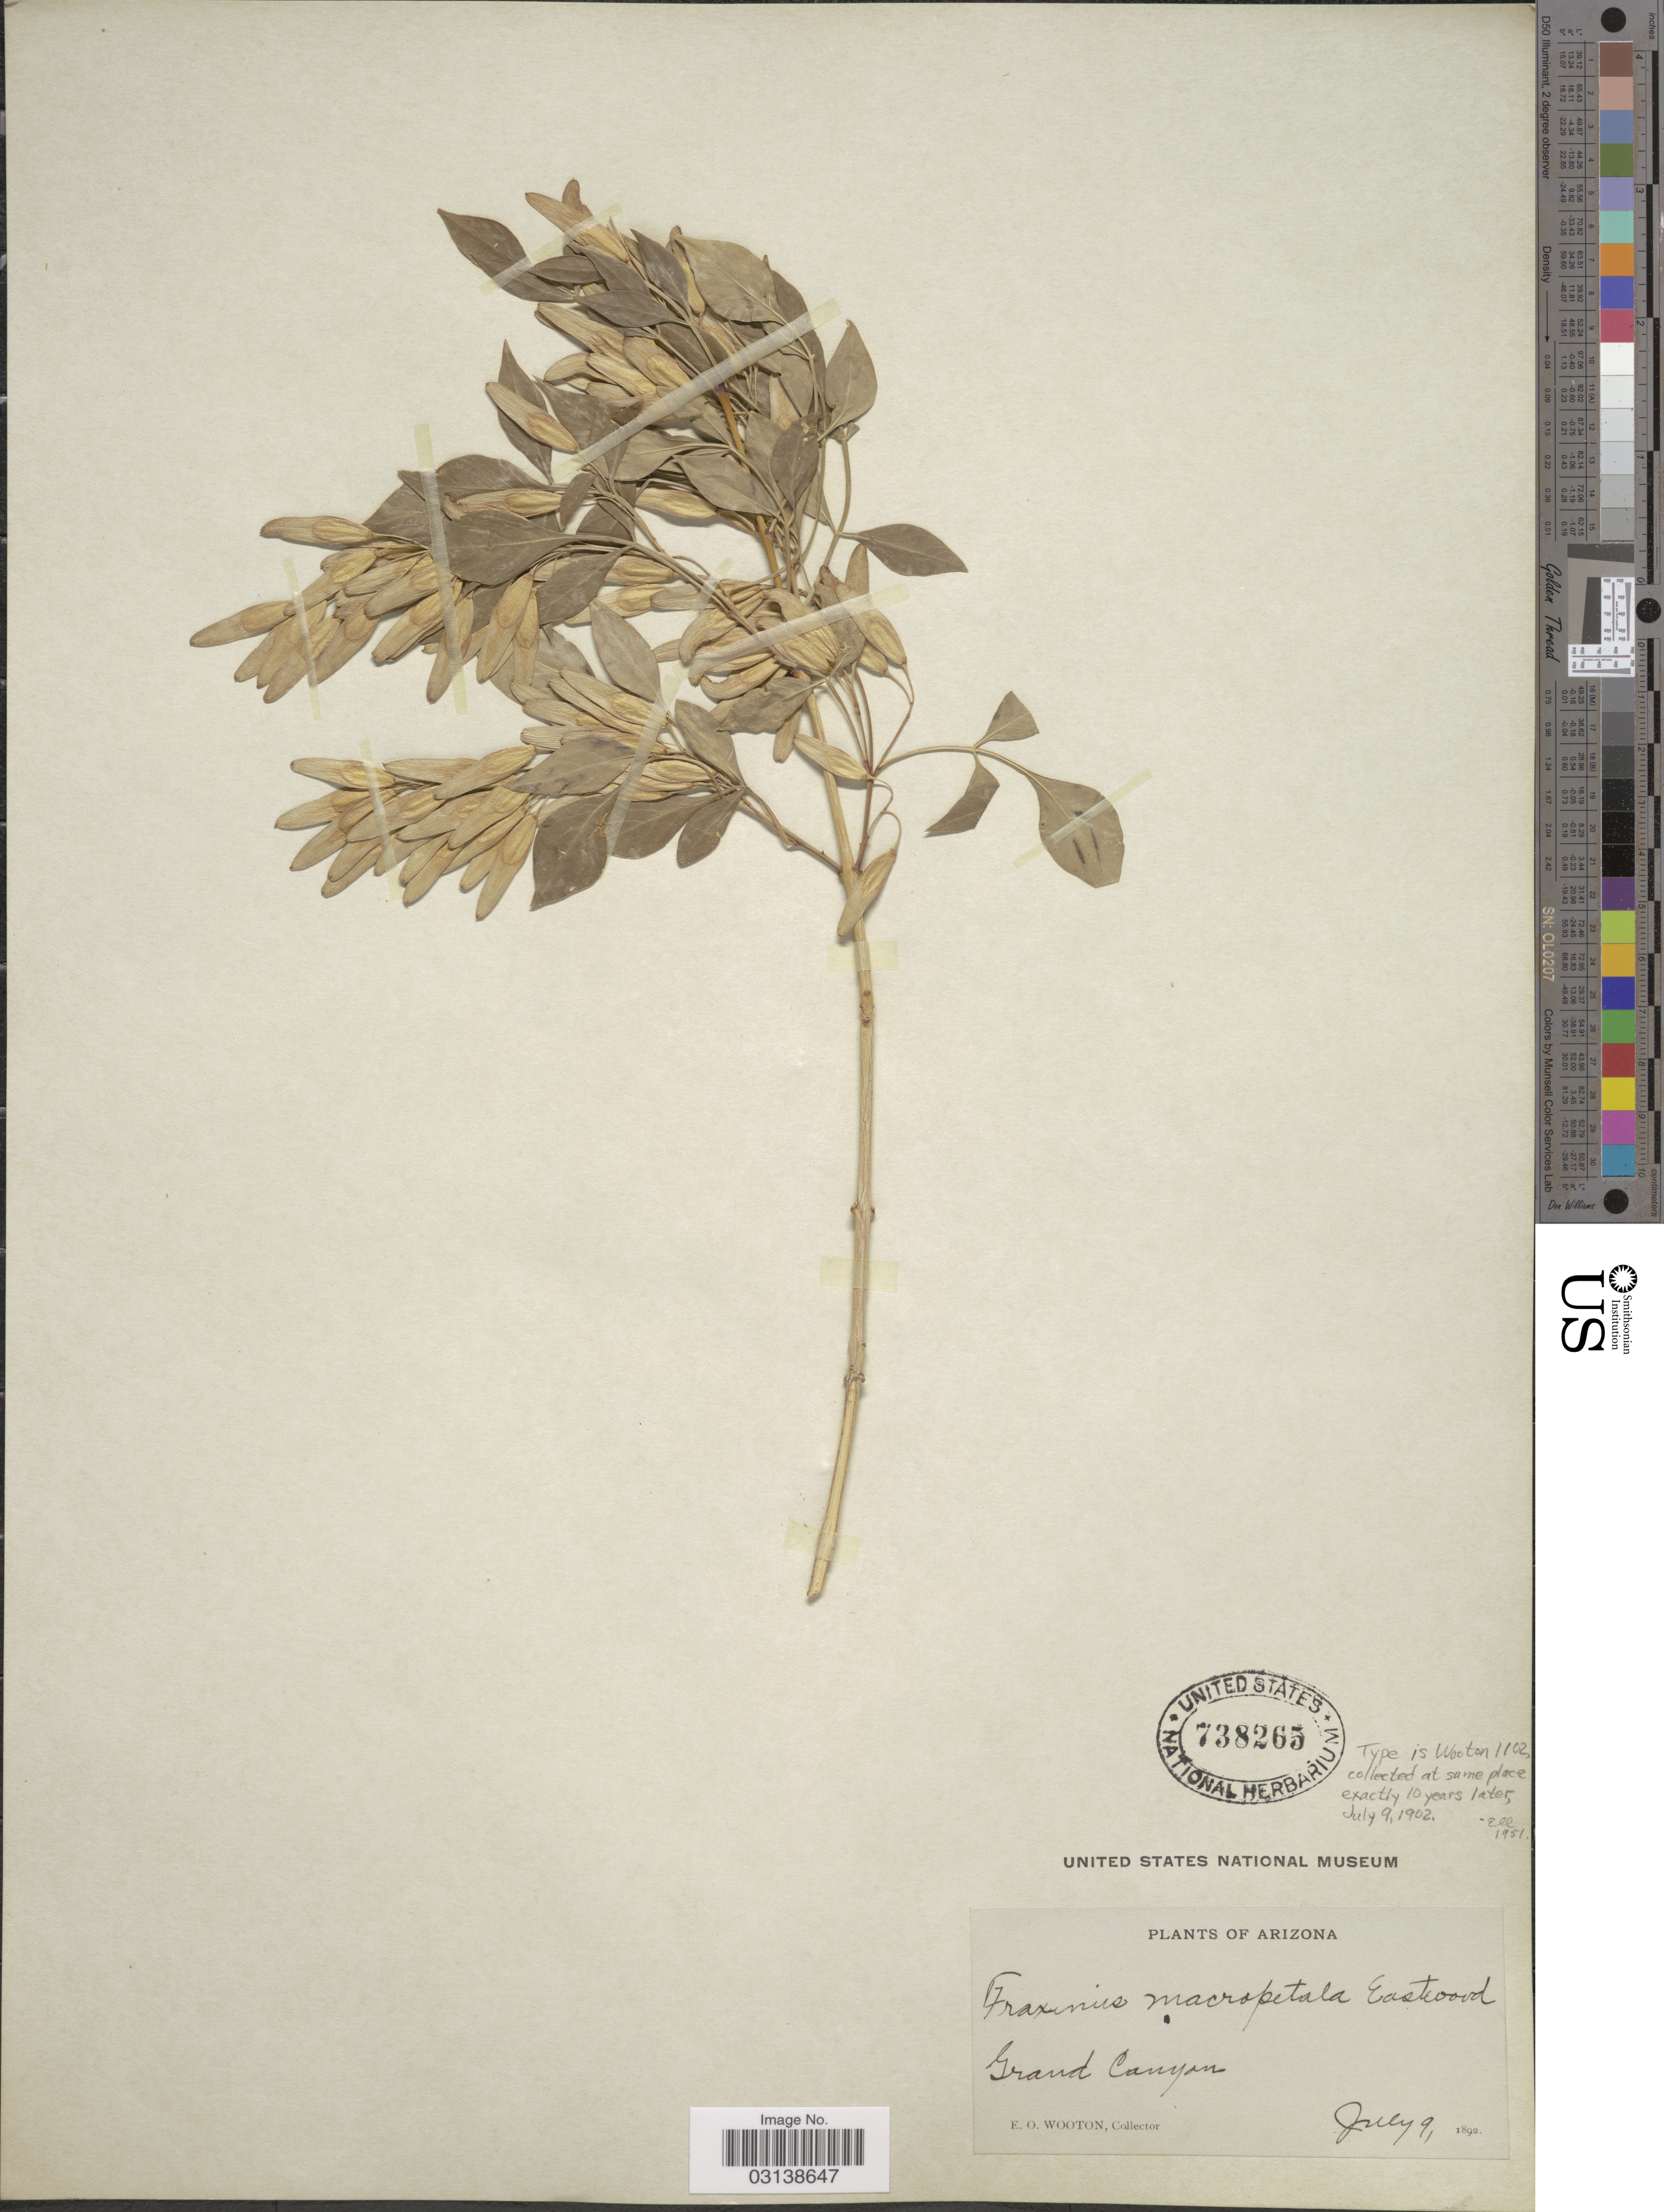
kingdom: Plantae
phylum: Tracheophyta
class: Magnoliopsida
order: Lamiales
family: Oleaceae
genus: Fraxinus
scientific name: Fraxinus cuspidata var. macropetala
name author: (Eastw.) Rehder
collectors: E. O. Wooton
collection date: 1892-07-09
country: United States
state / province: Arizona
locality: Grand Canyon.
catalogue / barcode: US 738265